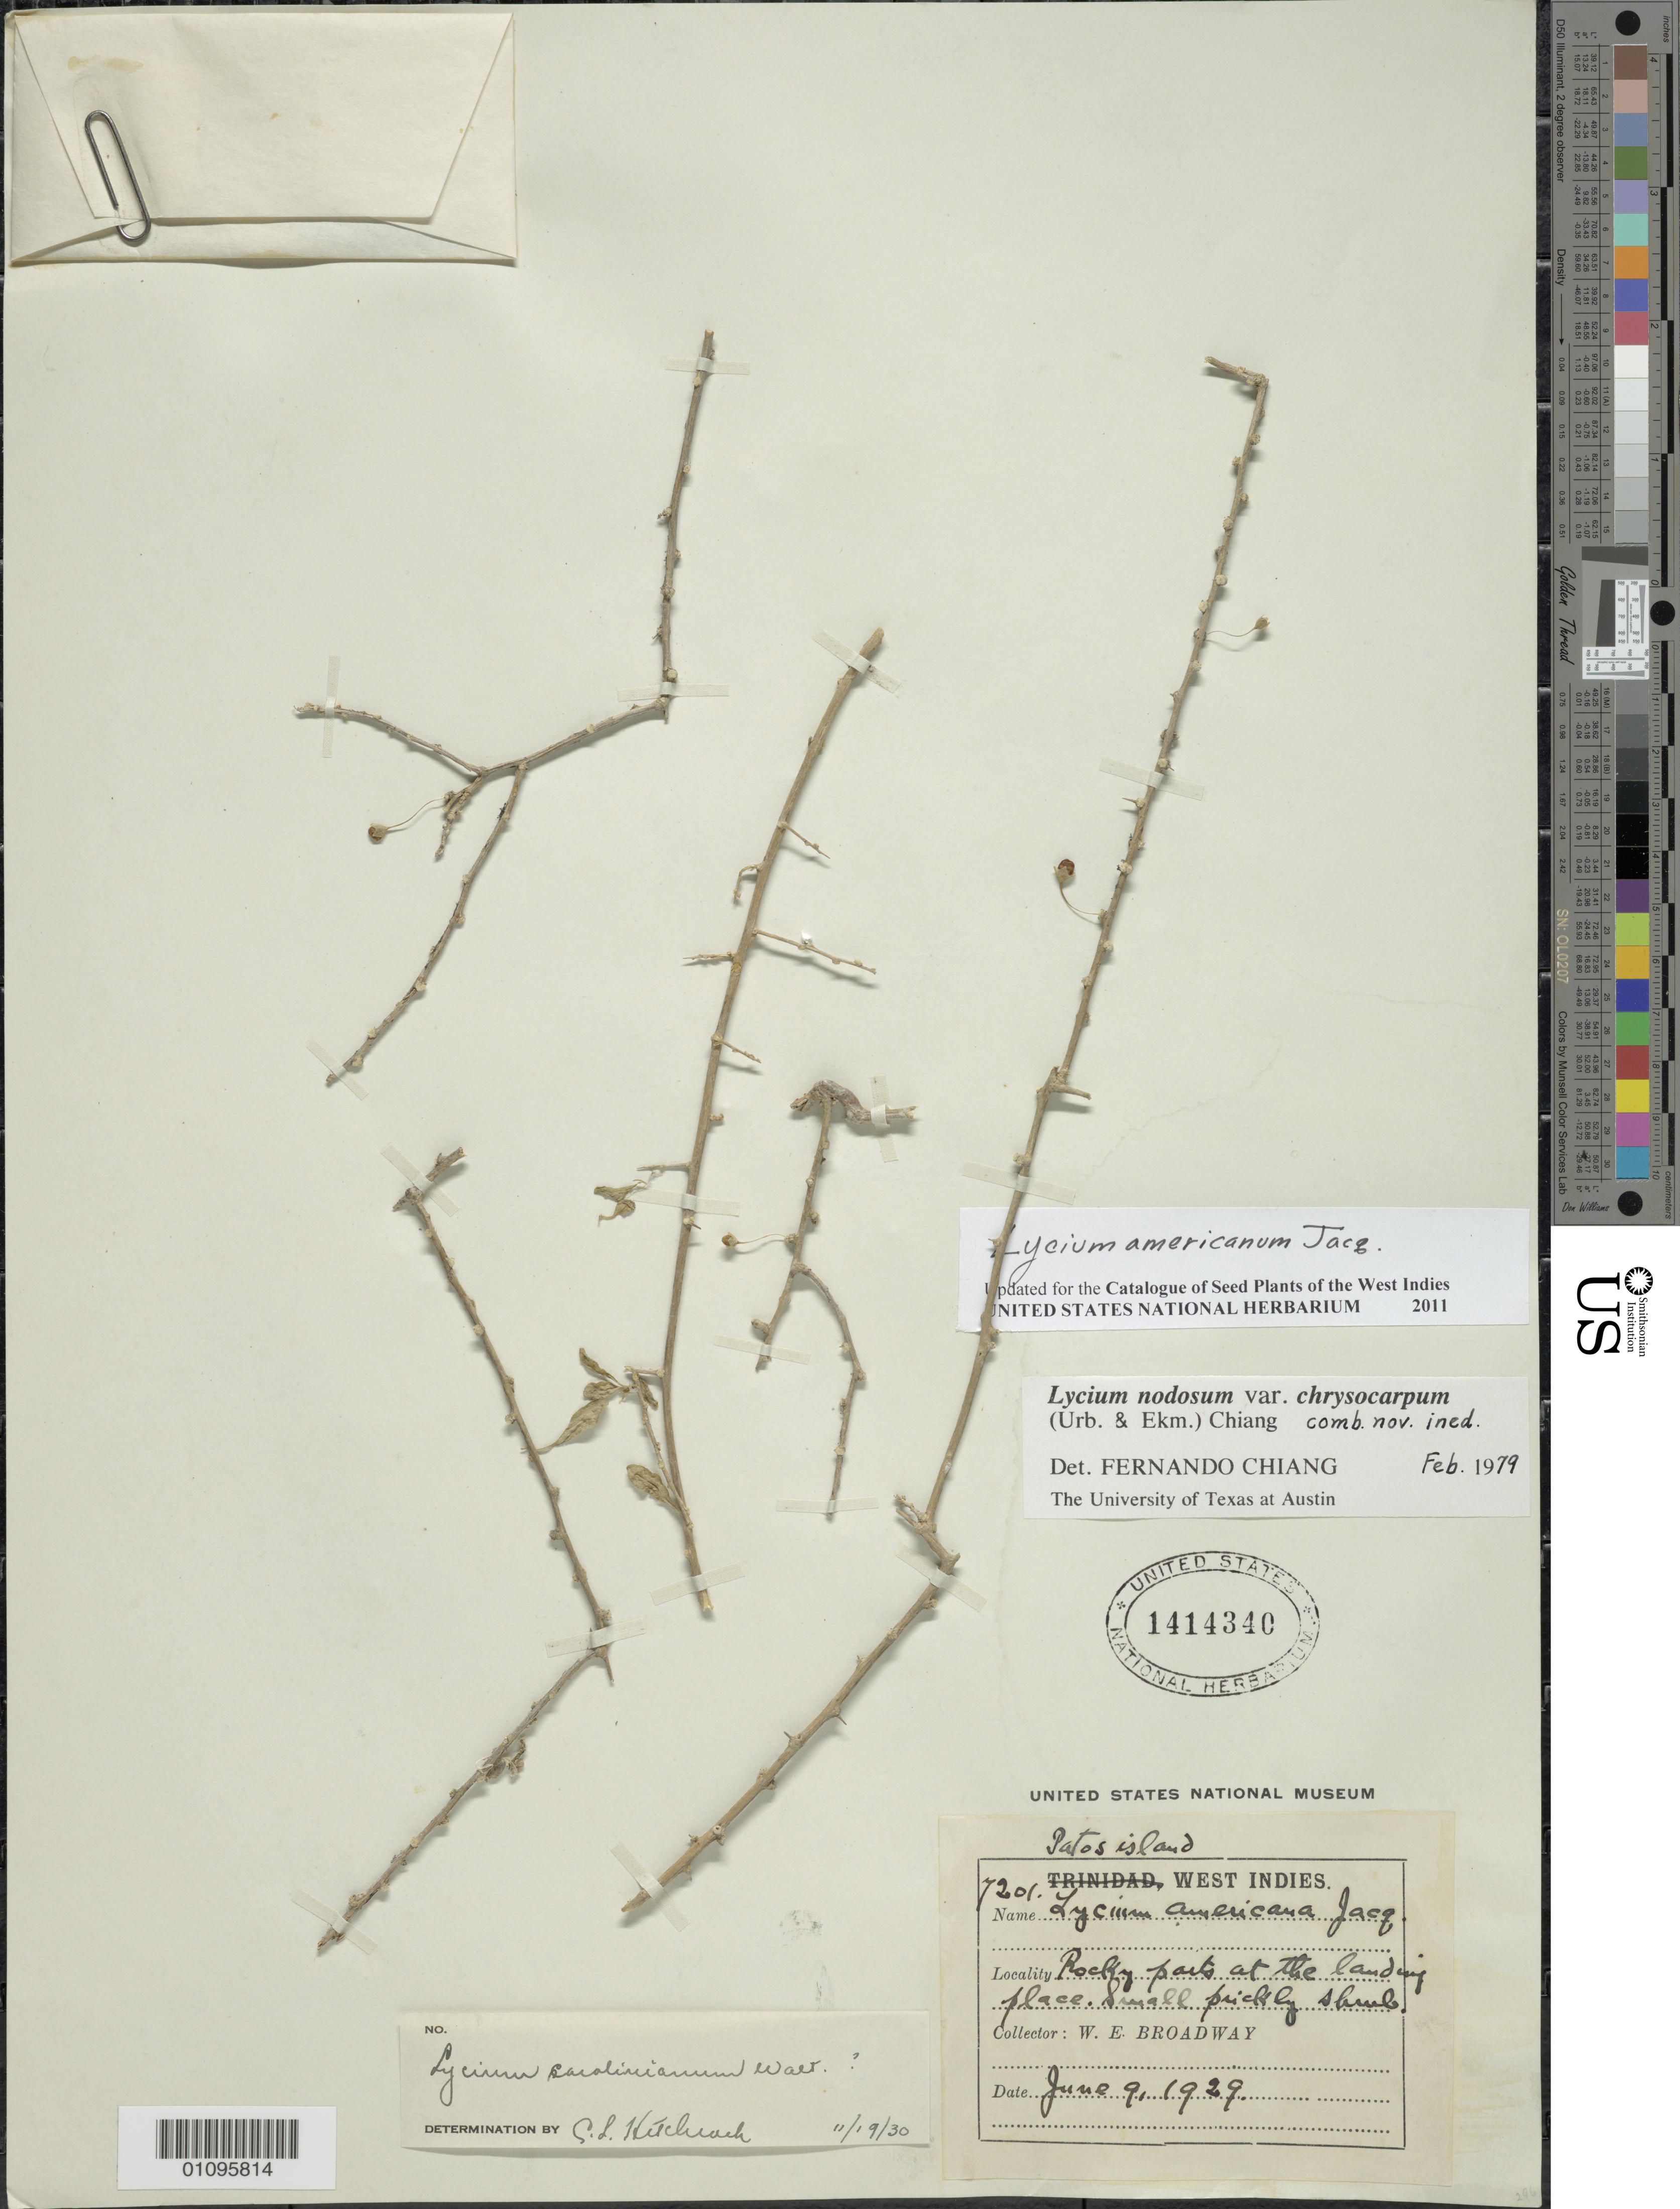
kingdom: Plantae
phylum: Tracheophyta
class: Magnoliopsida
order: Solanales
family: Solanaceae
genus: Lycium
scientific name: Lycium americanum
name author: Jacq.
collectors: W. E. Broadway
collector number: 7201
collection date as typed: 09 Jun 1929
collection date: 1929-06-09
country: Trinidad and Tobago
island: Patos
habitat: Rocky parts at the landing place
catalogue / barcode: US 1414340